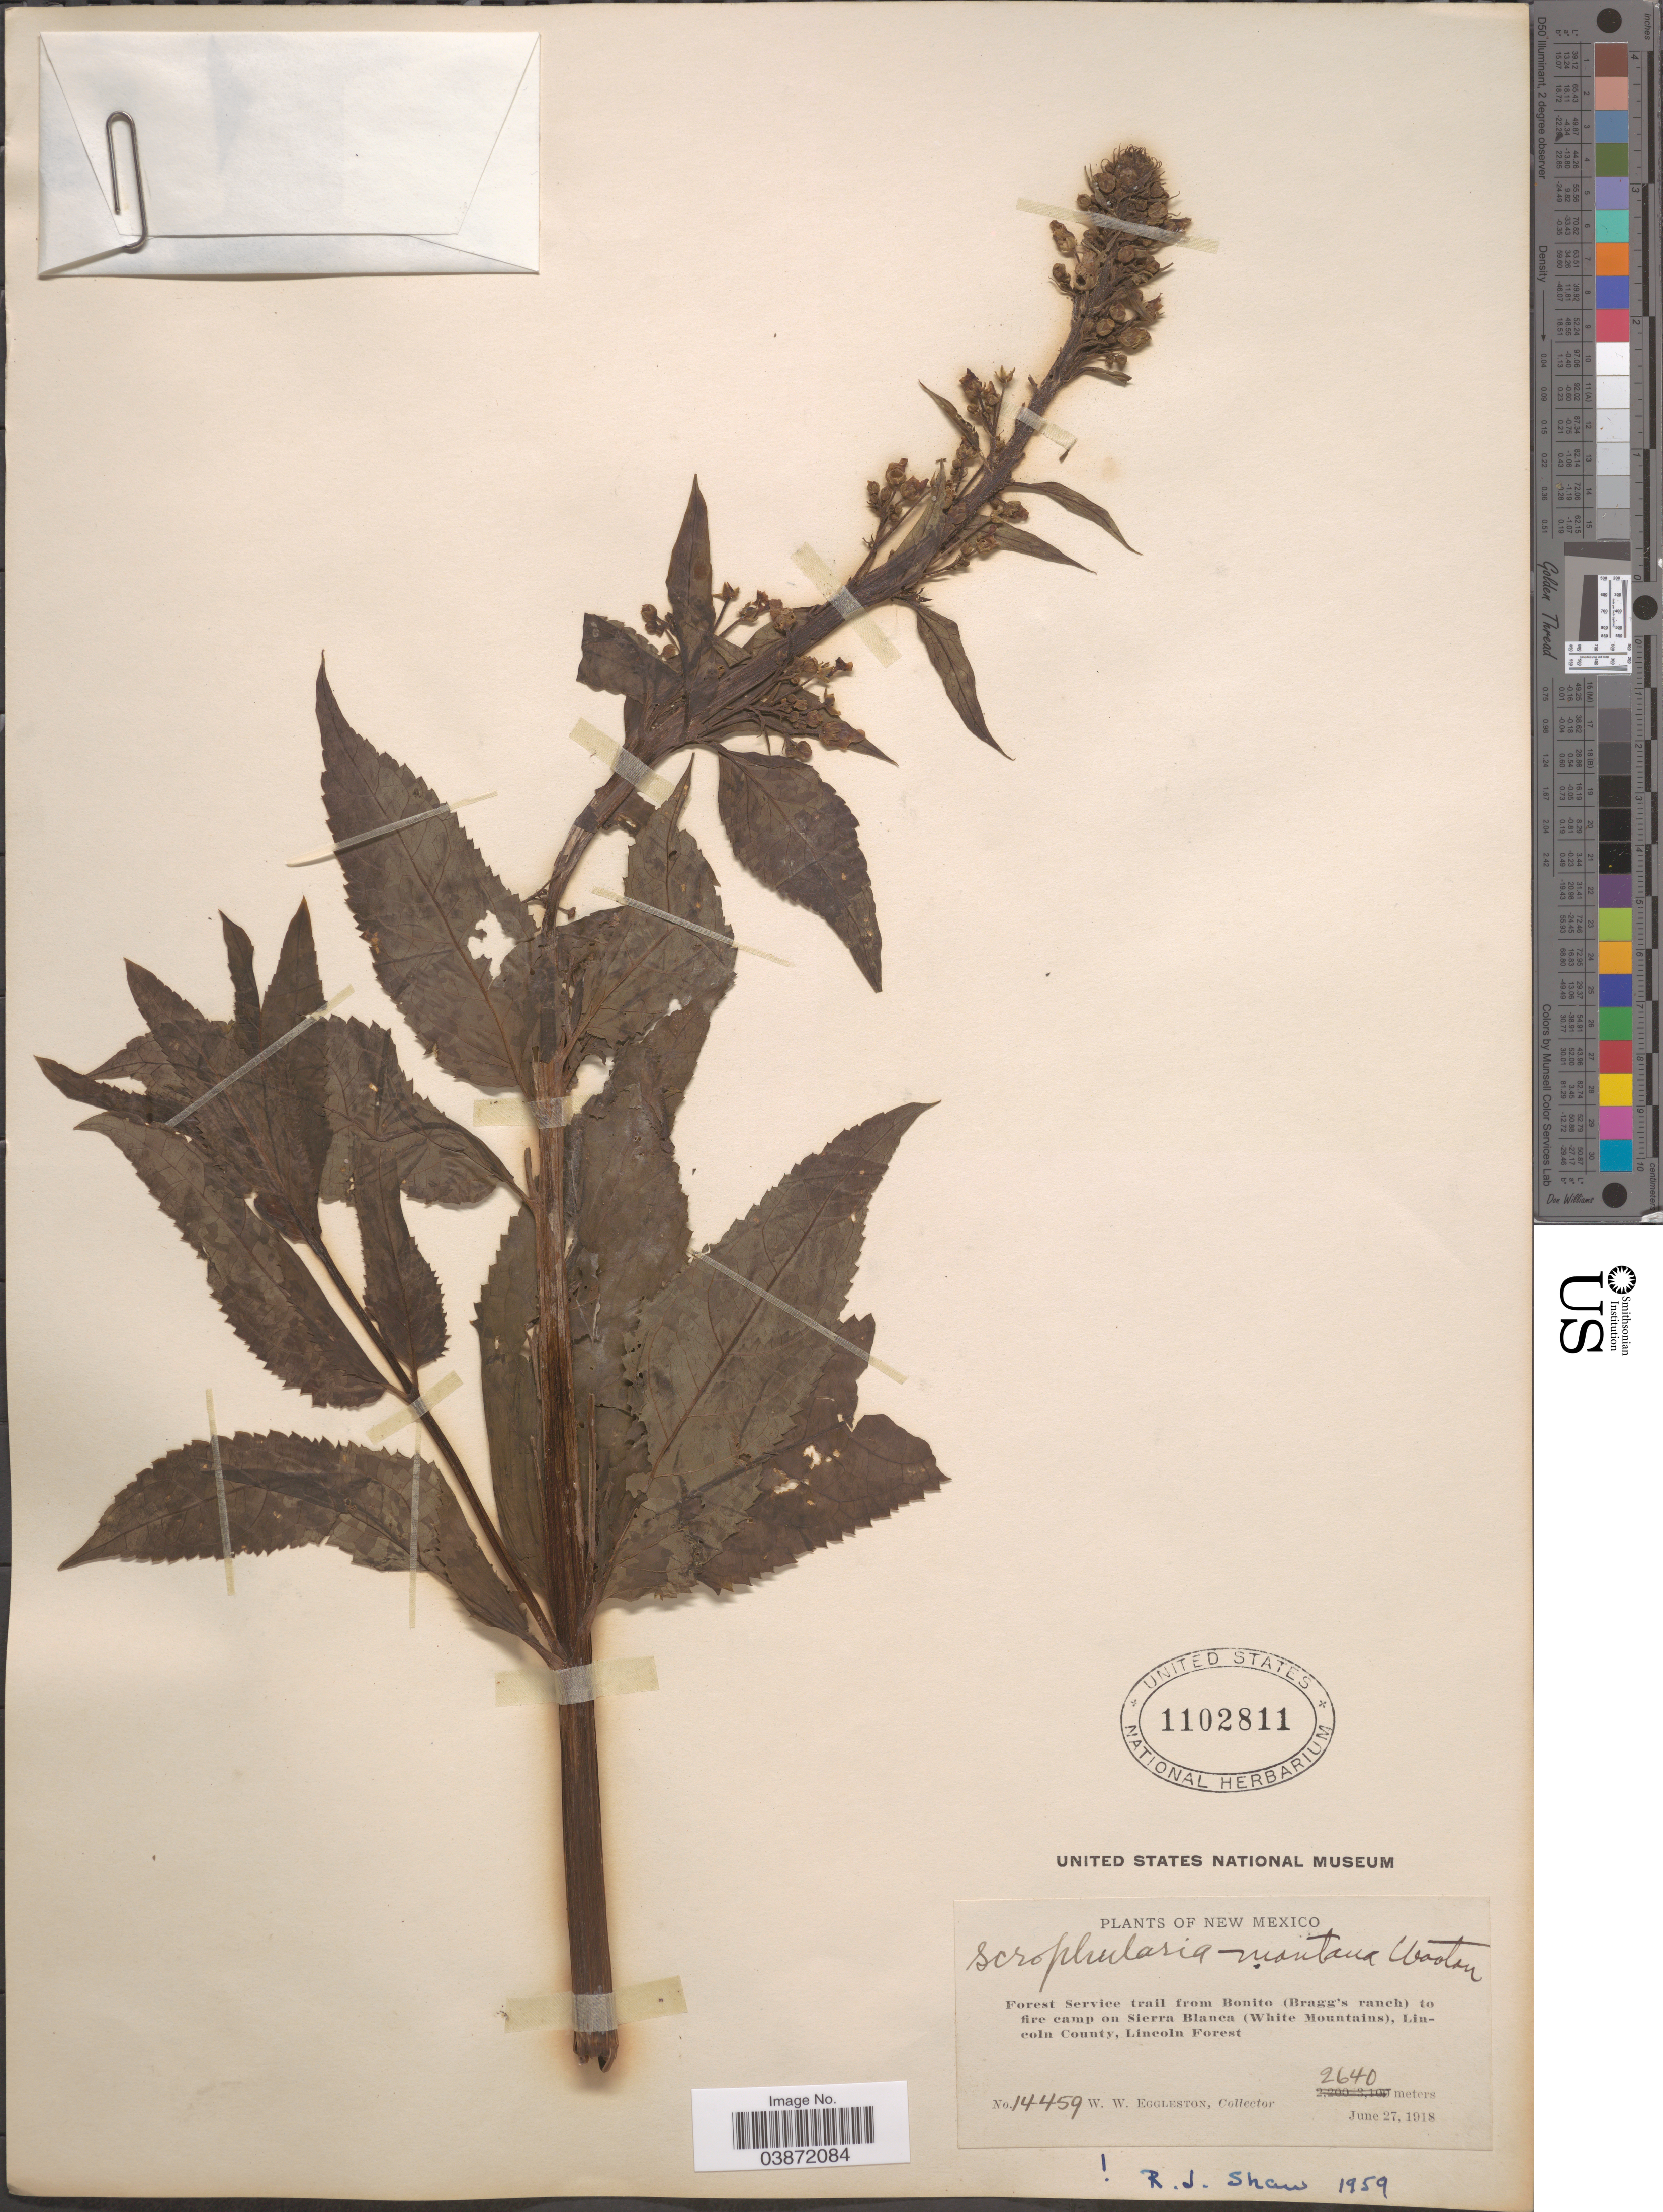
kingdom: Plantae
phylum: Tracheophyta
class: Magnoliopsida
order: Lamiales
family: Scrophulariaceae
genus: Scrophularia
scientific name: Scrophularia montana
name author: Wooton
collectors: W. W. Eggleston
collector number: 14459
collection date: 1918-06-27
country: United States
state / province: New Mexico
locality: Forest Service trail from Bonito (Bragg's ranch) to fire camp on sierra Blanca (White Mountains), Lincoln County, Lincoln Forest.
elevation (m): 2640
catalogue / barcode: US 1102811